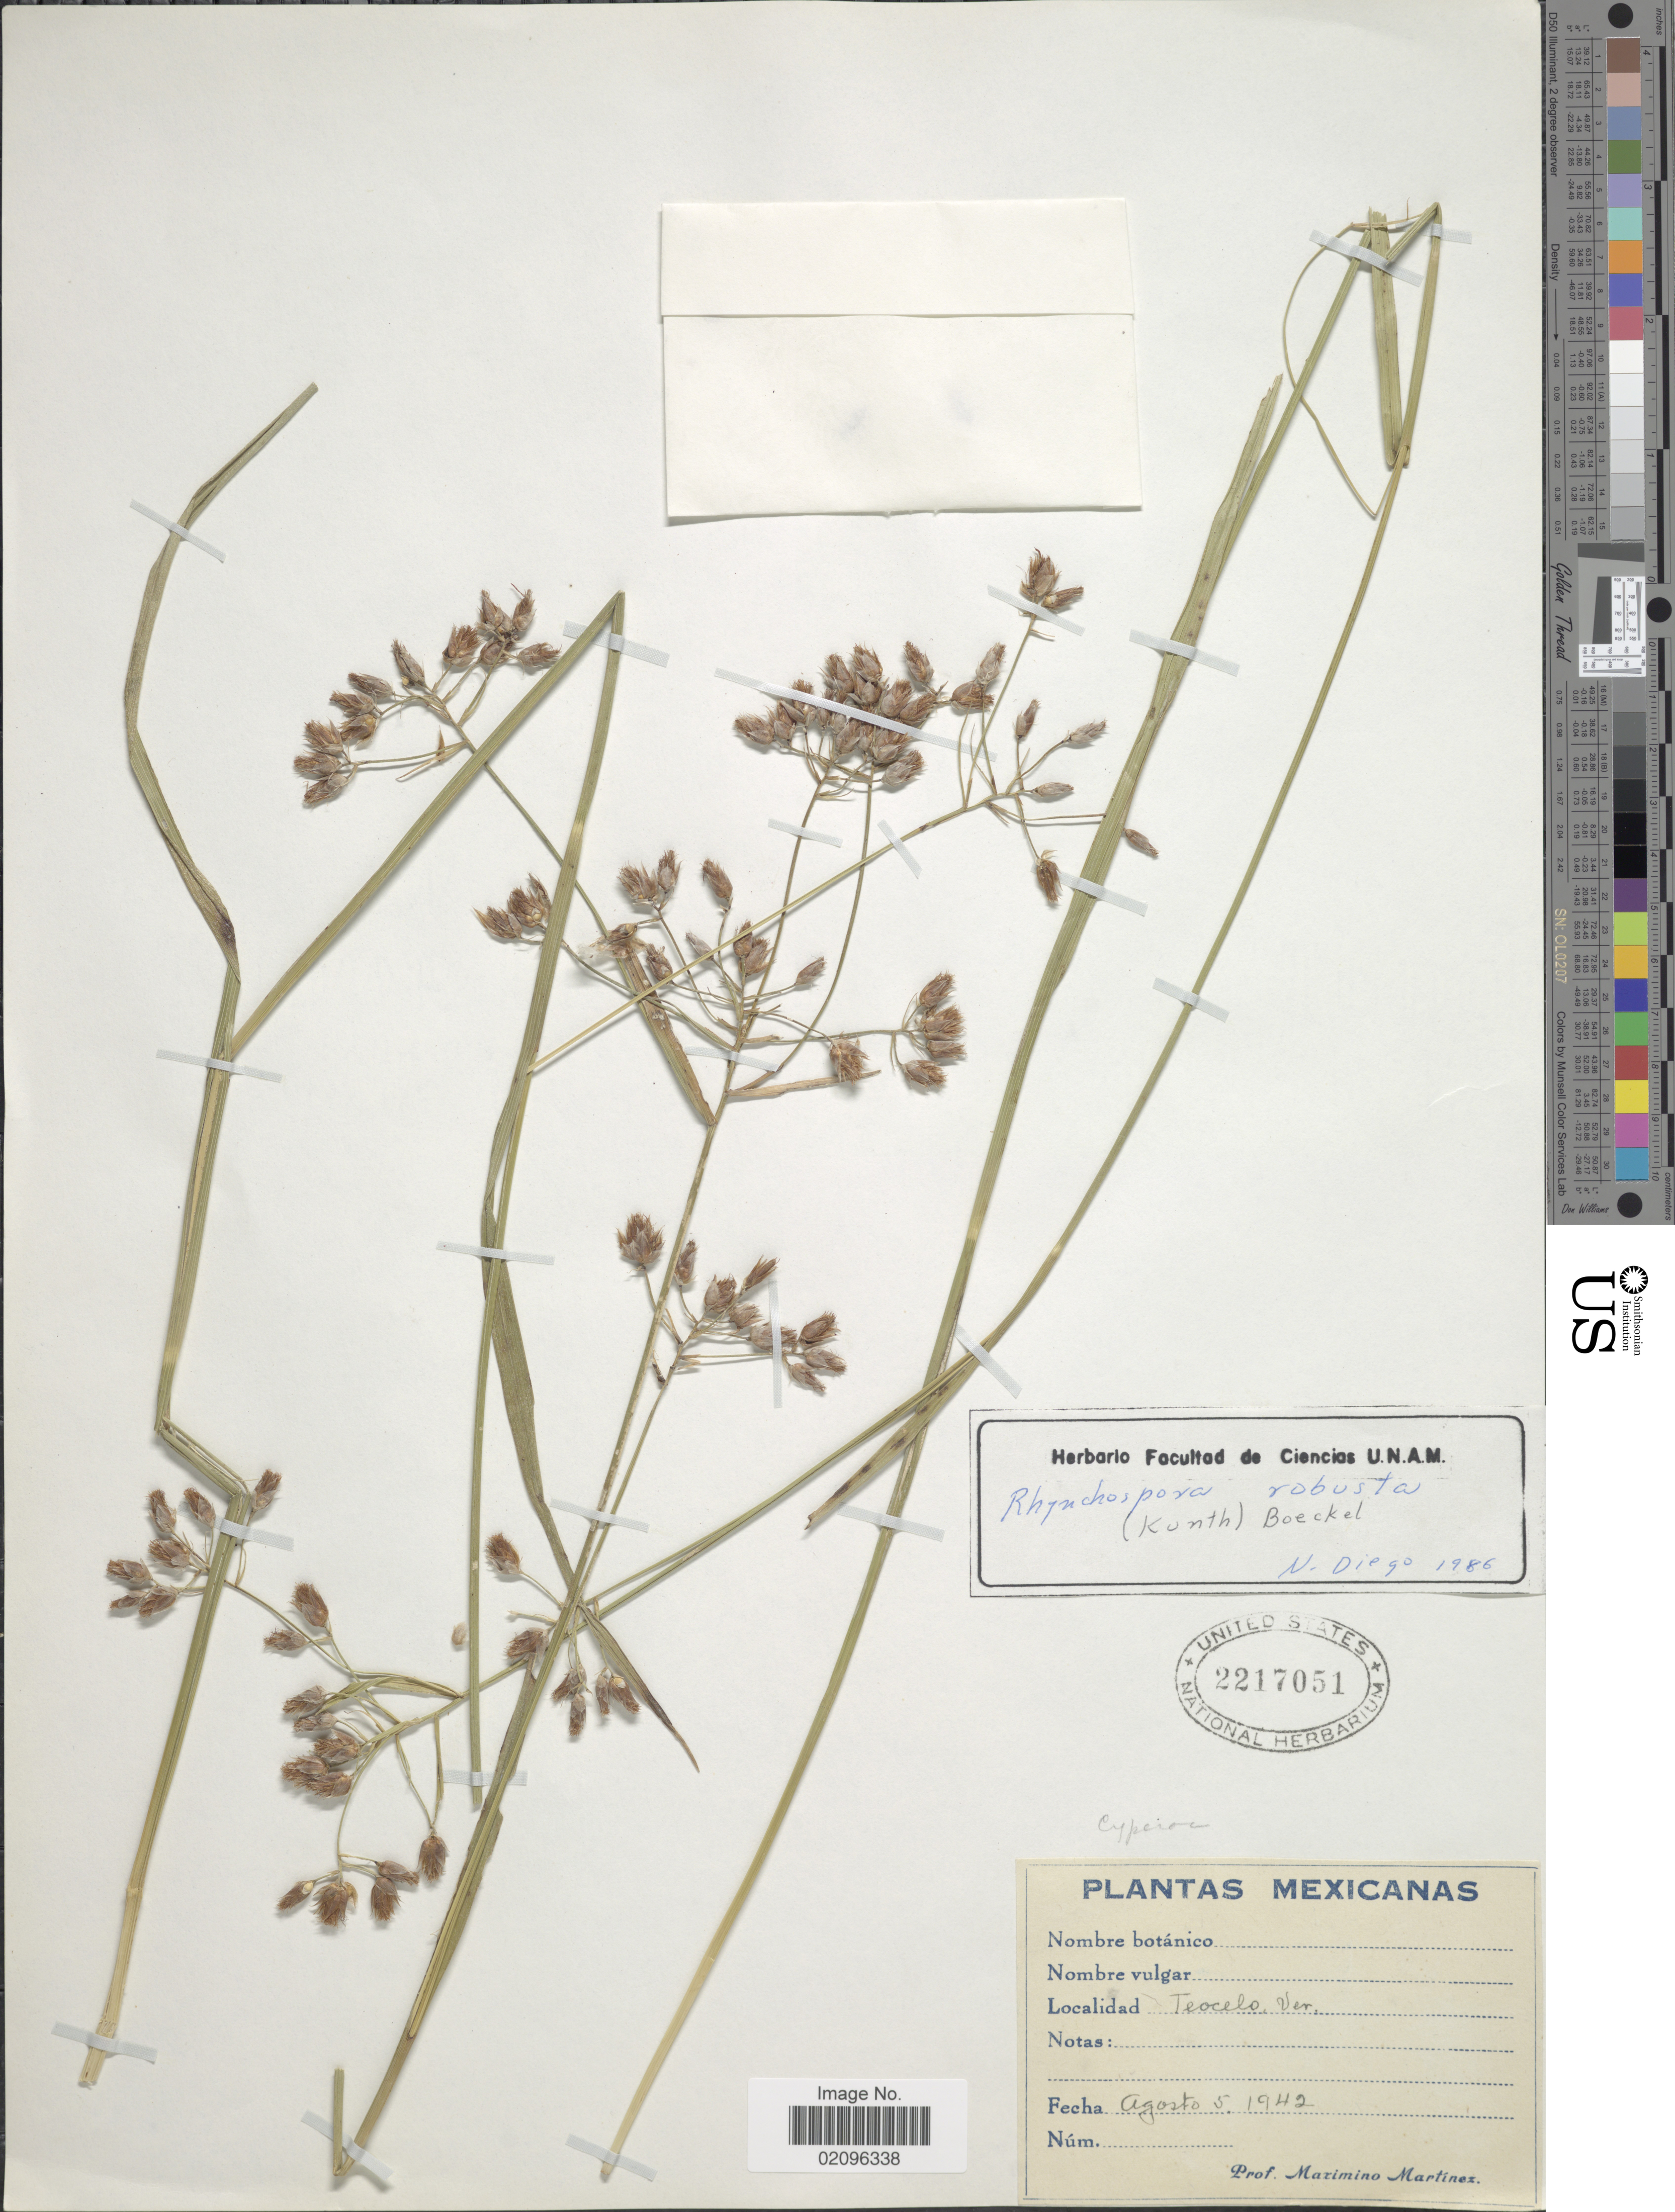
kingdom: Plantae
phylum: Tracheophyta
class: Liliopsida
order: Poales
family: Cyperaceae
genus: Rhynchospora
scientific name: Rhynchospora robusta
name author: (Kunth) Boeckeler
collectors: M. Martinez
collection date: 1942-08-05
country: Mexico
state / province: Veracruz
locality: Teocelo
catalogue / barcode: US 2217051